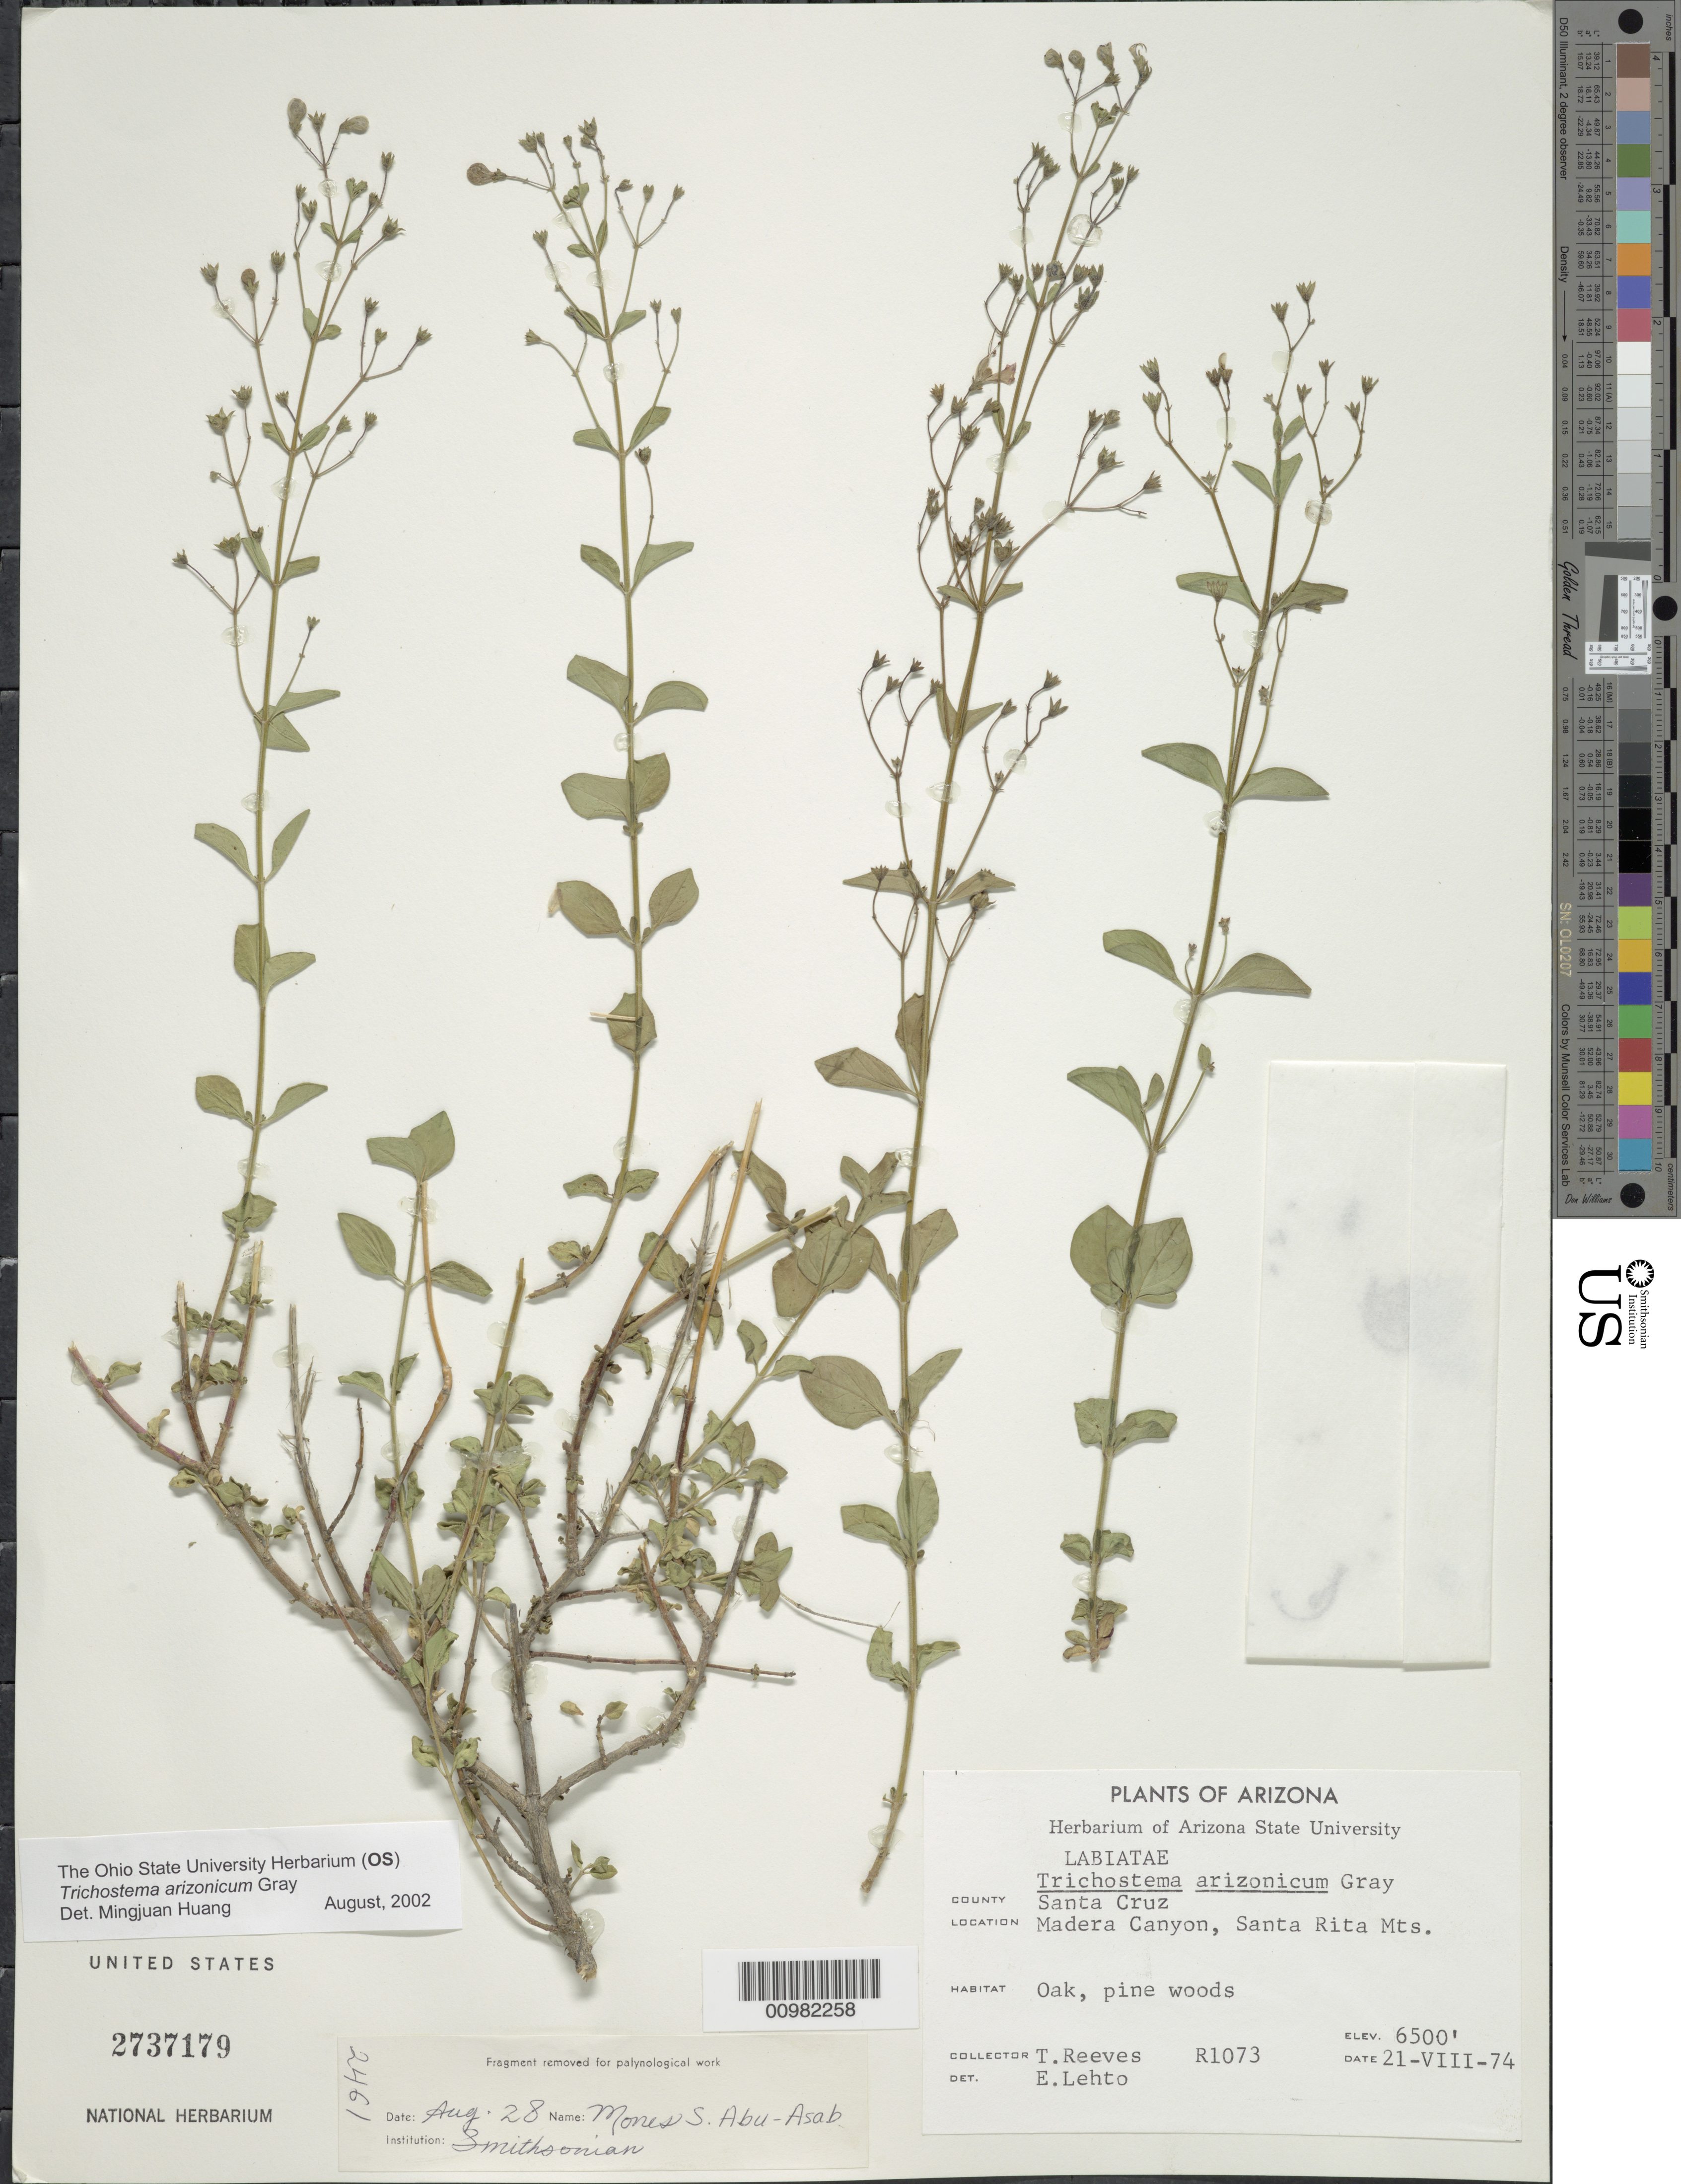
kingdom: Plantae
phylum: Tracheophyta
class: Magnoliopsida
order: Lamiales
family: Lamiaceae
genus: Trichostema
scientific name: Trichostema arizonicum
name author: A. Gray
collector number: R1073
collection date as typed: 21 Aug 1974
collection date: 1974-08-21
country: United States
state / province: Arizona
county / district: Santa Cruz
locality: Santa Rita Mts.; Madera Canyon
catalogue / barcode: US 2737179